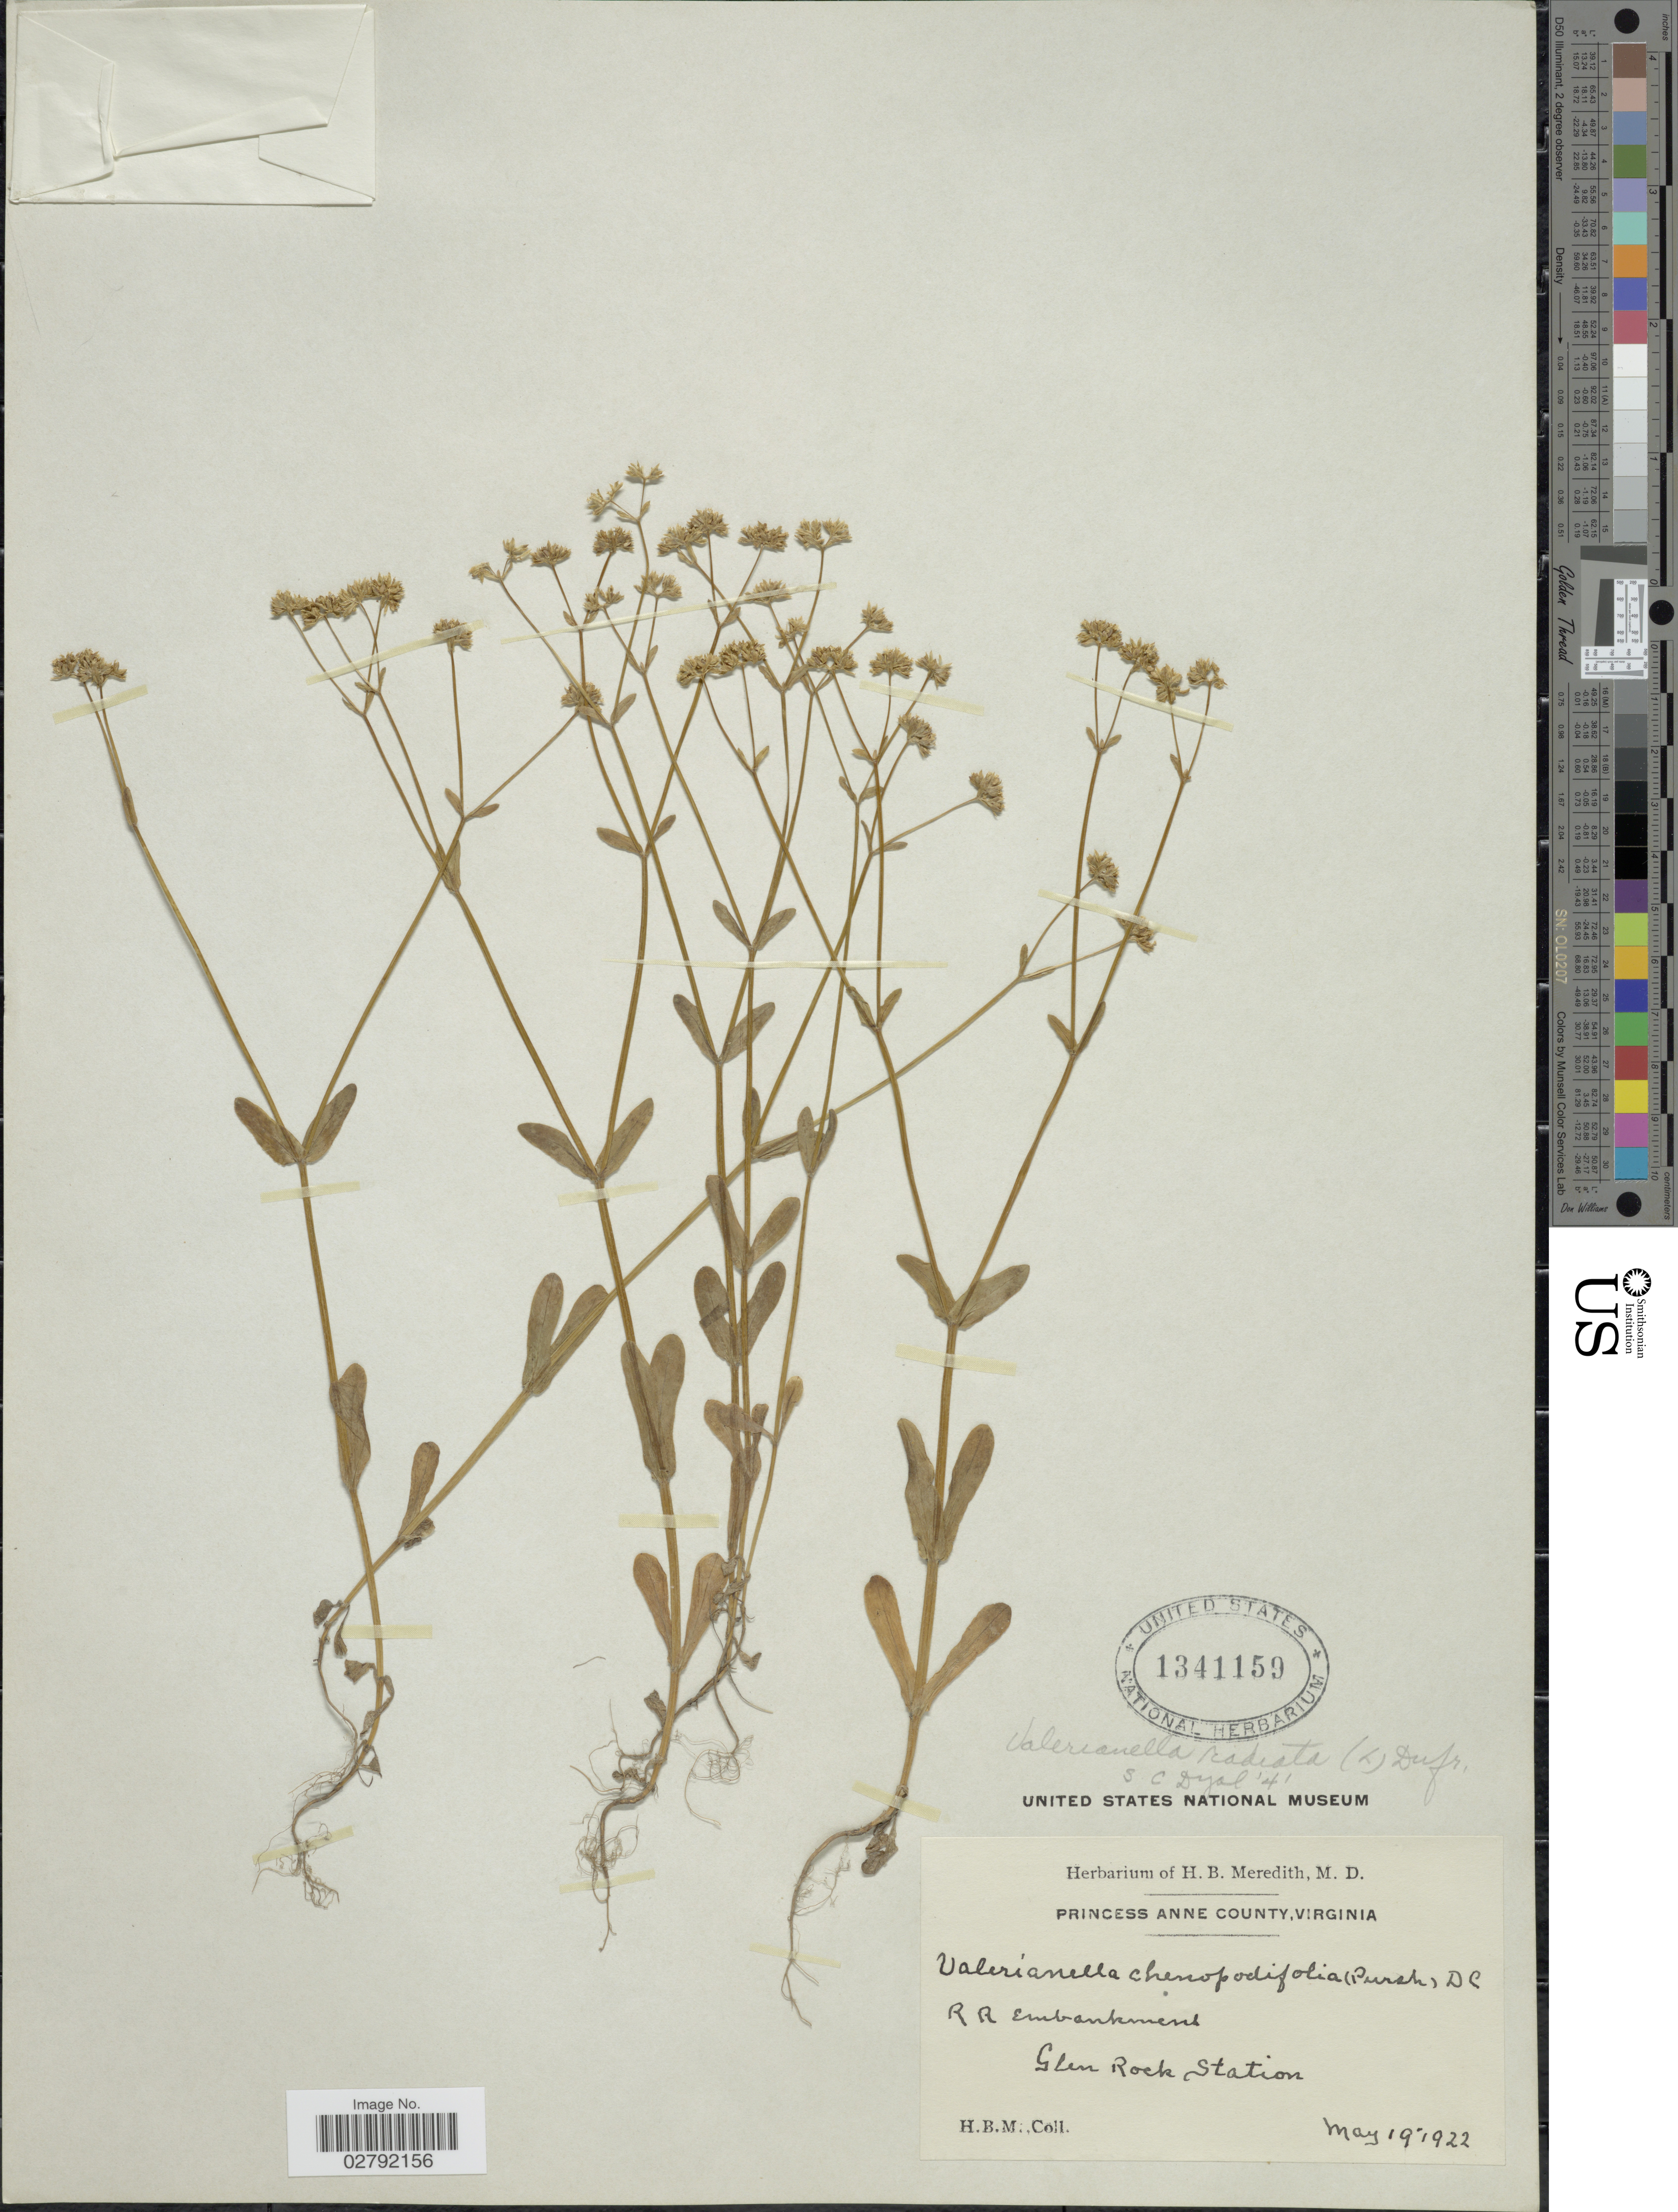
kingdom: Plantae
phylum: Tracheophyta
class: Magnoliopsida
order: Dipsacales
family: Caprifoliaceae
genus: Valerianella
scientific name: Valerianella radiata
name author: (L.) Dufr.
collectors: H. Meredith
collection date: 1922-05-19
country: United States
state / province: Virginia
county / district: City of Virginia Beach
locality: Princess Anne (=historic county name)County. R R Embankment. Glen Rock Station.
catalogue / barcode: US 1341159